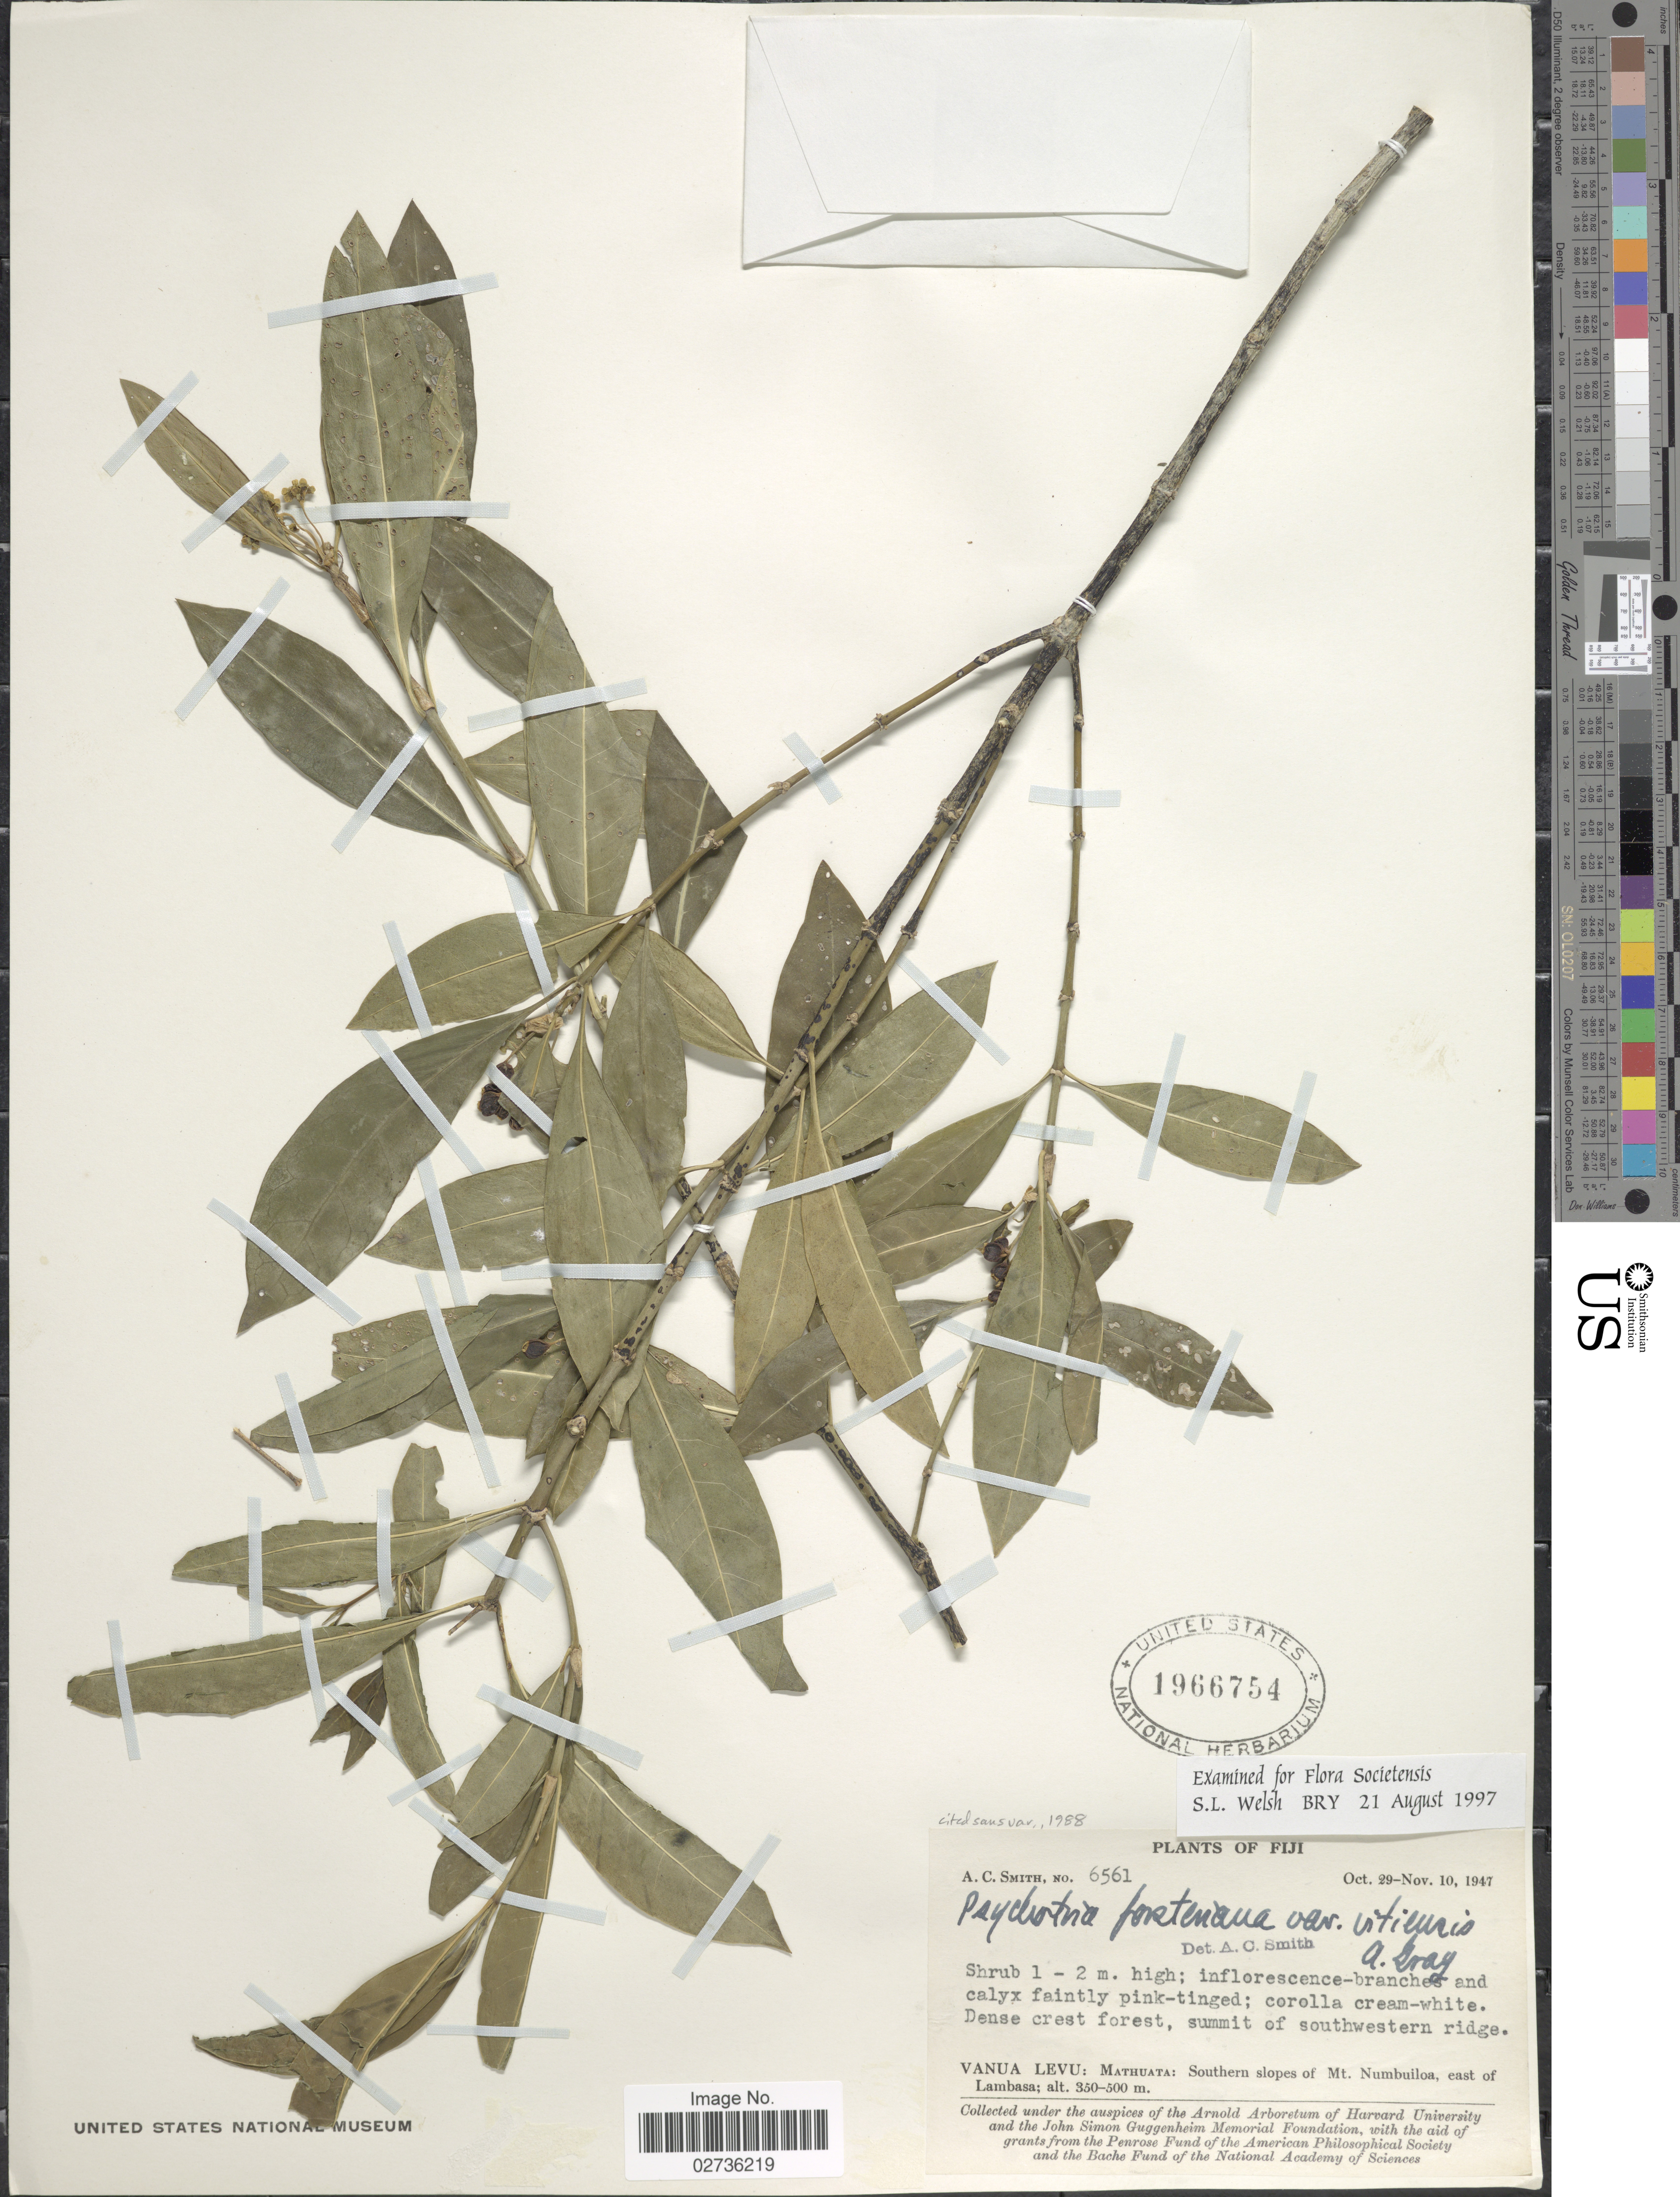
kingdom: Plantae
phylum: Tracheophyta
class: Magnoliopsida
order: Gentianales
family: Rubiaceae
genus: Psychotria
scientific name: Psychotria forsteriana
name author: A. Gray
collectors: A. C. Smith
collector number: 6561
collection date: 1947-10-29/1947-11-10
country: Fiji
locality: Summit of southwestern ridge. Vanua Levu: Mathuata: Southern slopes of Mt. Numbuiloa, east of Lambasa.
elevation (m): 350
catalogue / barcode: US 1966754